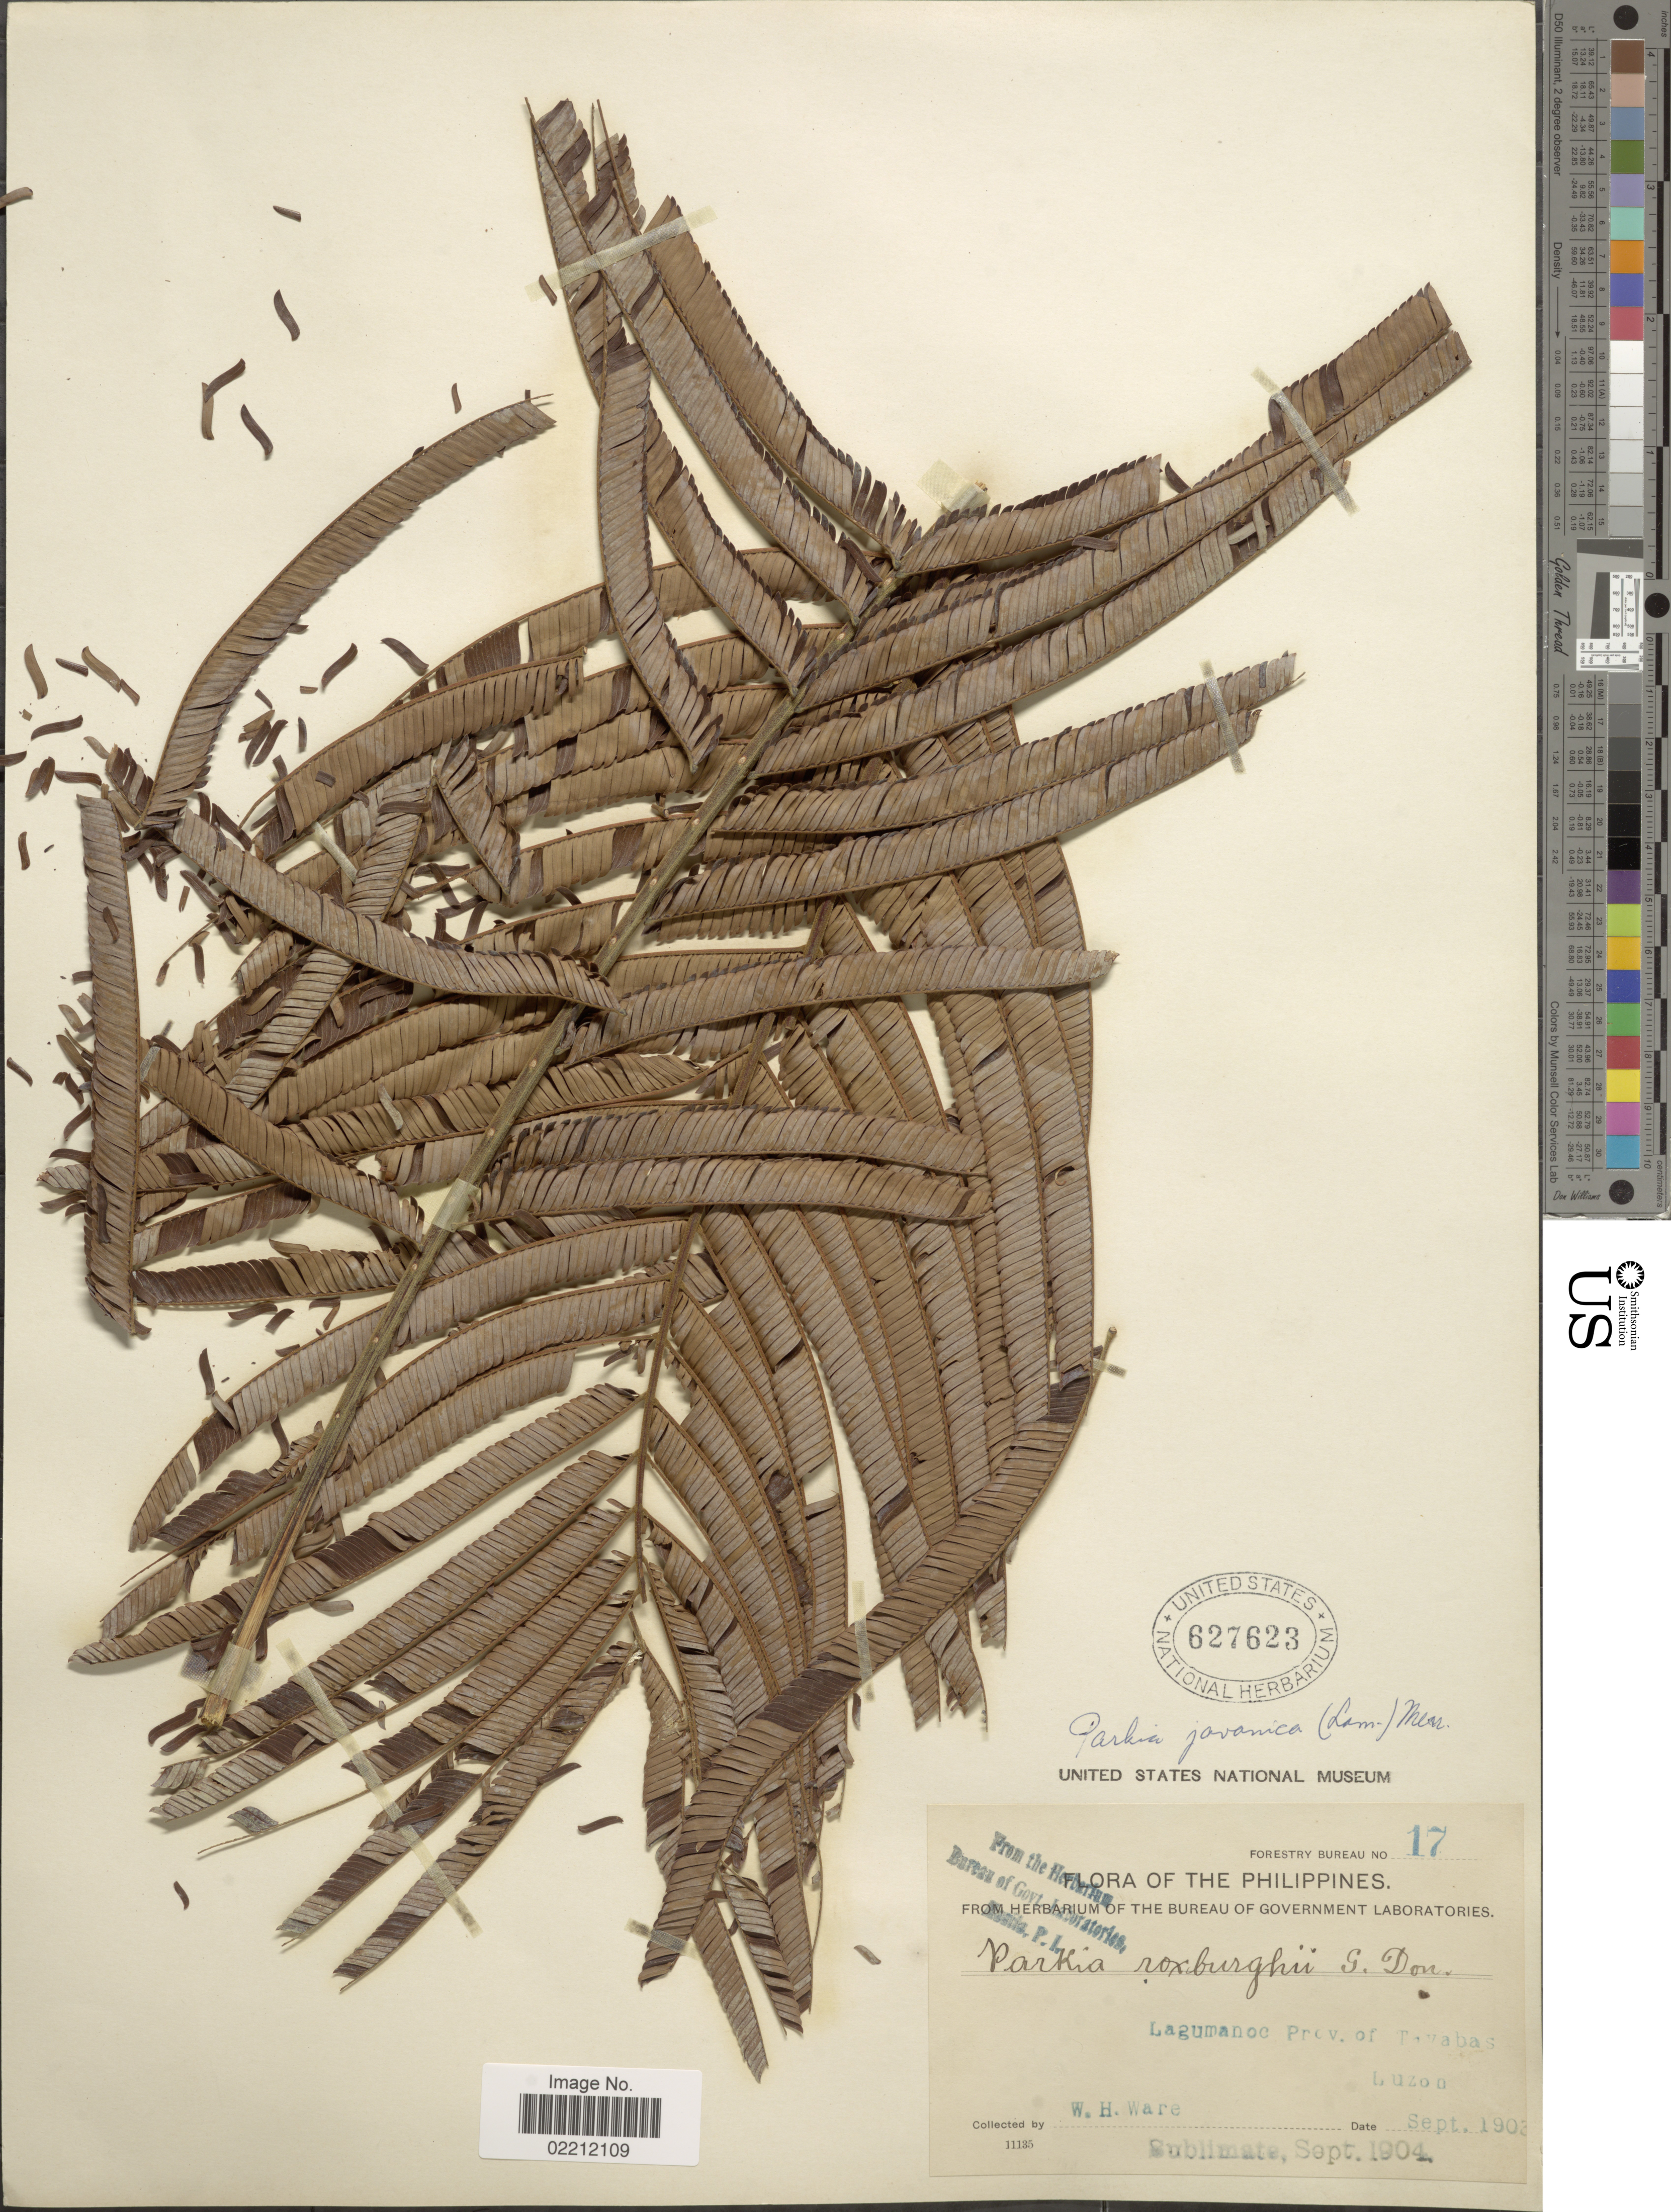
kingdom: Plantae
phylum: Tracheophyta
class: Magnoliopsida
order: Fabales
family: Fabaceae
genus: Parkia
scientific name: Parkia javanica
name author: (Lam.) Merr.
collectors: W. Ware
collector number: Forestry Bureau 17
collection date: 1902-09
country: Philippines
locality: Lagumanoc prov. of Tayabas, Luzon.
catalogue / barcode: US 627623